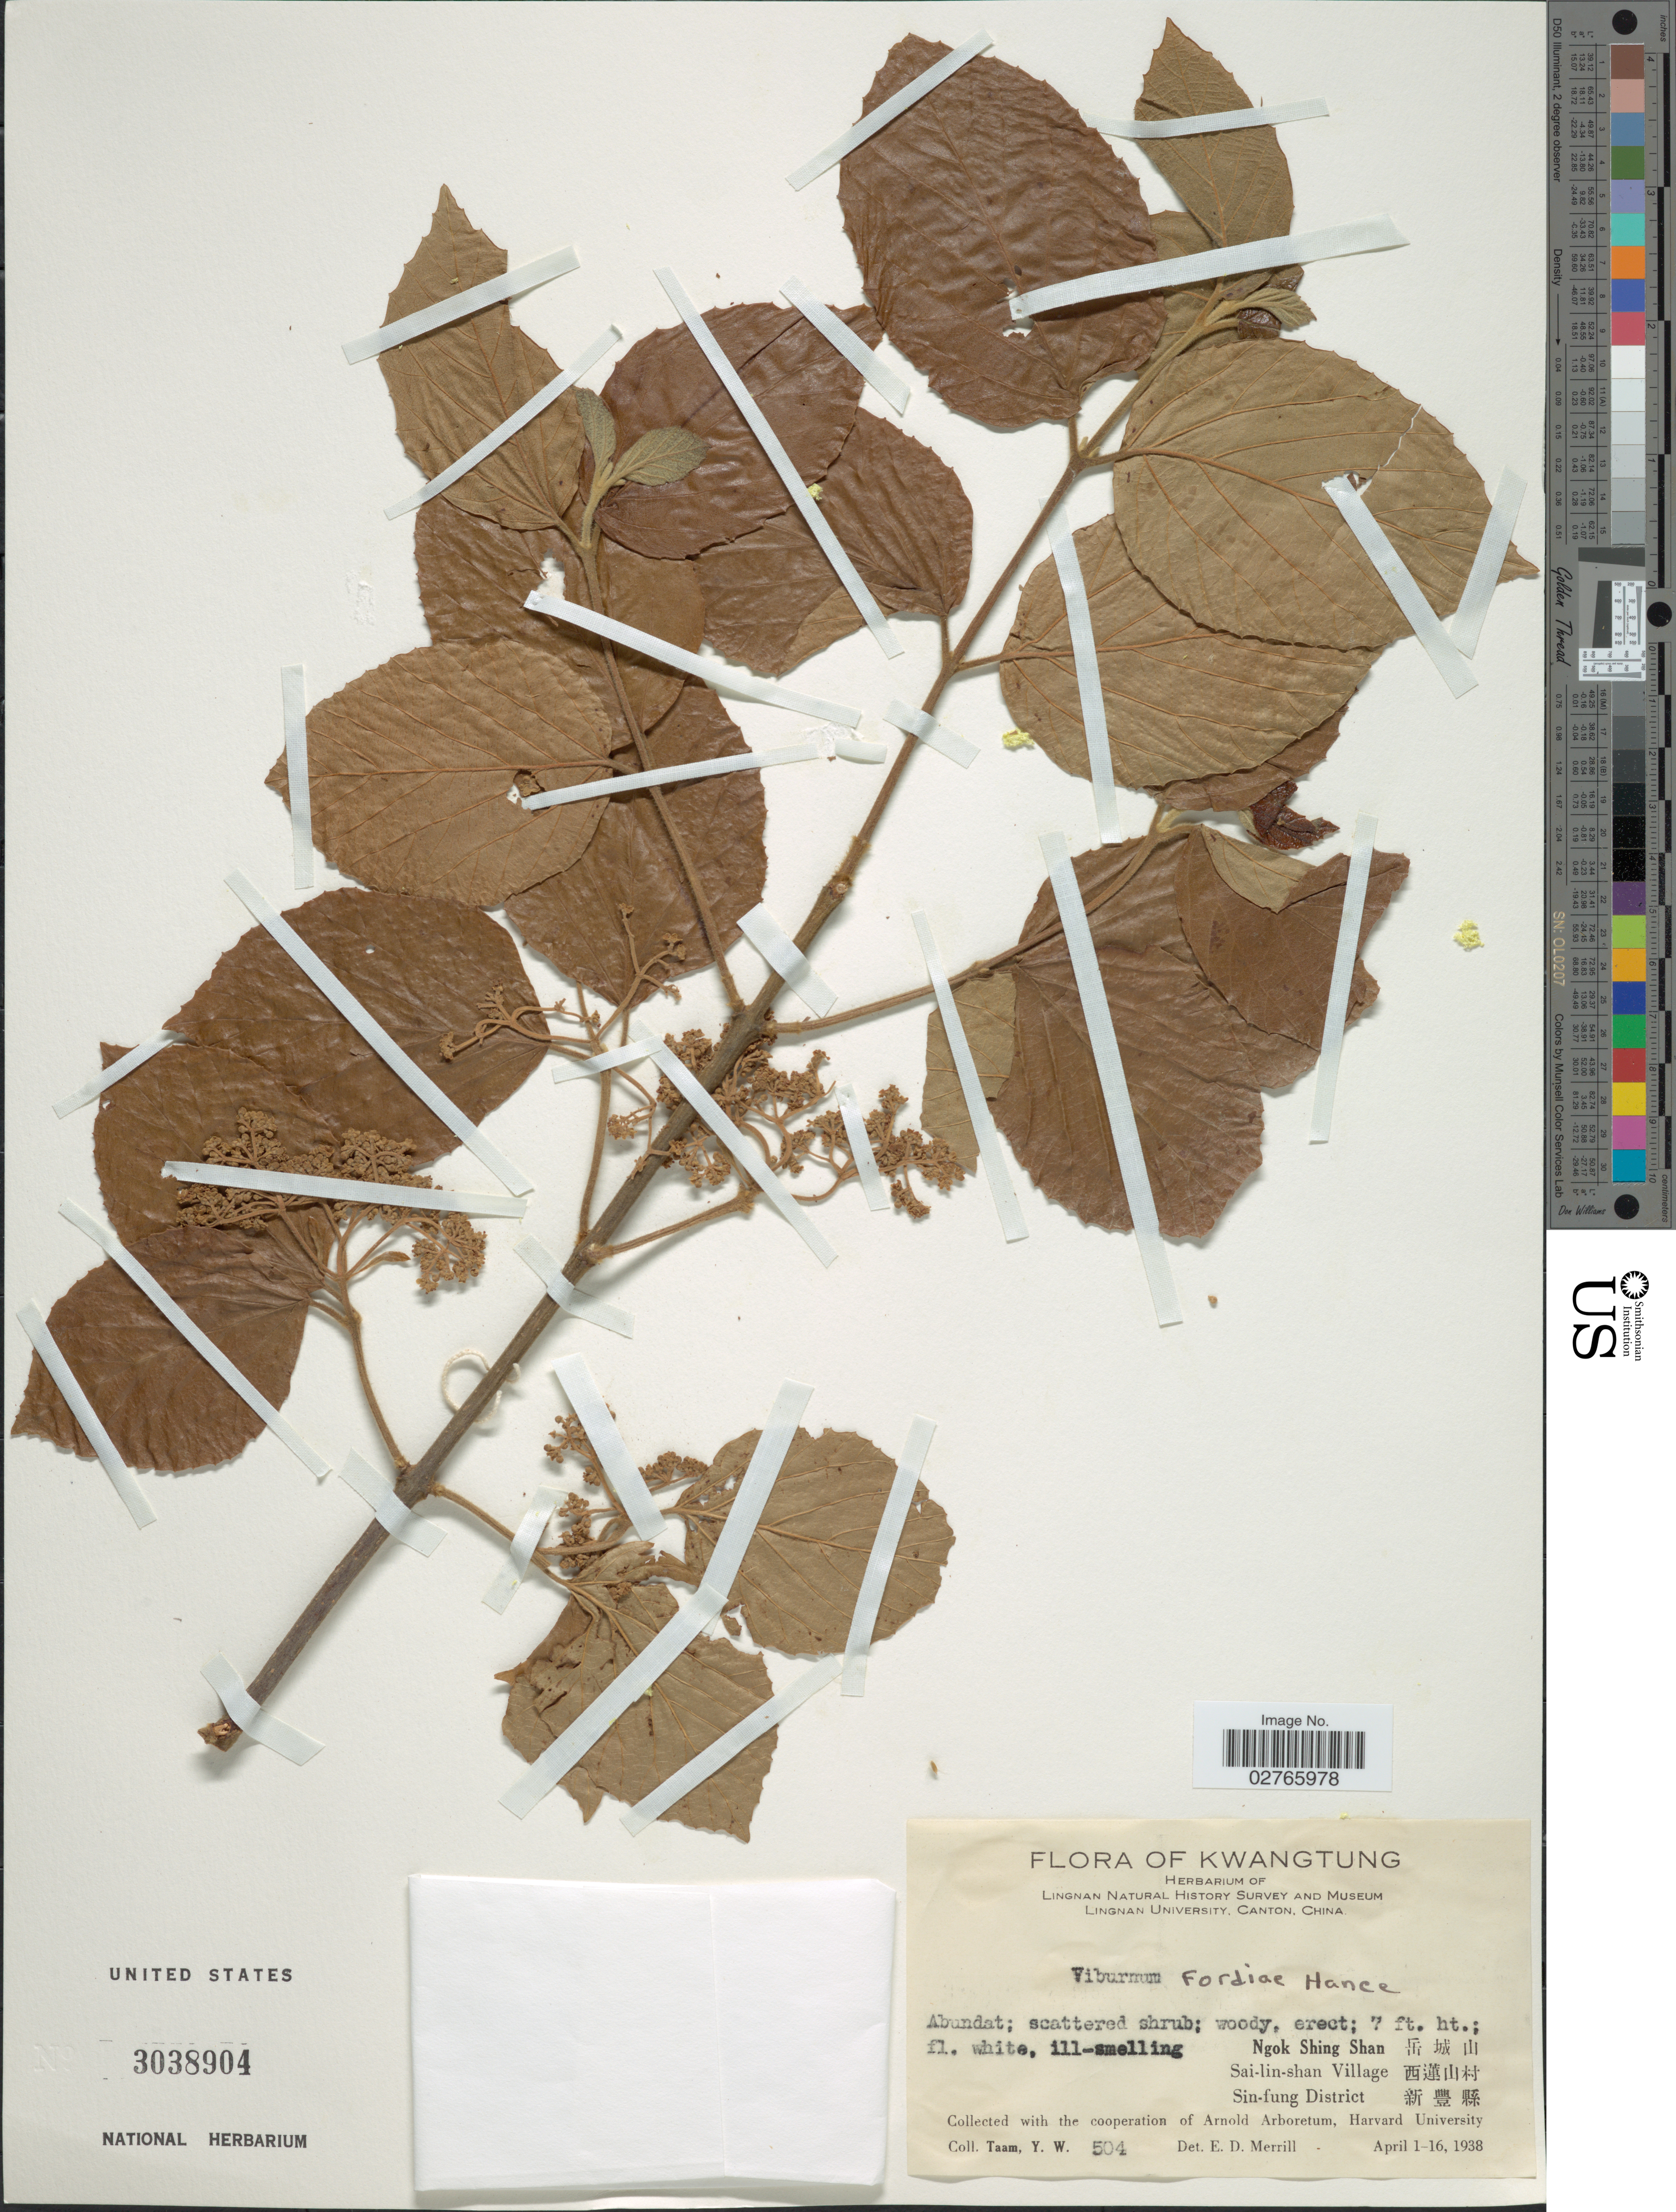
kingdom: Plantae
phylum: Tracheophyta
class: Magnoliopsida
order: Dipsacales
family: Viburnaceae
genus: Viburnum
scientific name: Viburnum fordiae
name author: Hance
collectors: Y. W. Taam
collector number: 504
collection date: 1938-04-01/1938-04-16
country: China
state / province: Guangdong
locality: Kwangtung. Ngok Shing Shan X. Sai-lin-shan Village X. Sin-fung District X.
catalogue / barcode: US 3038904